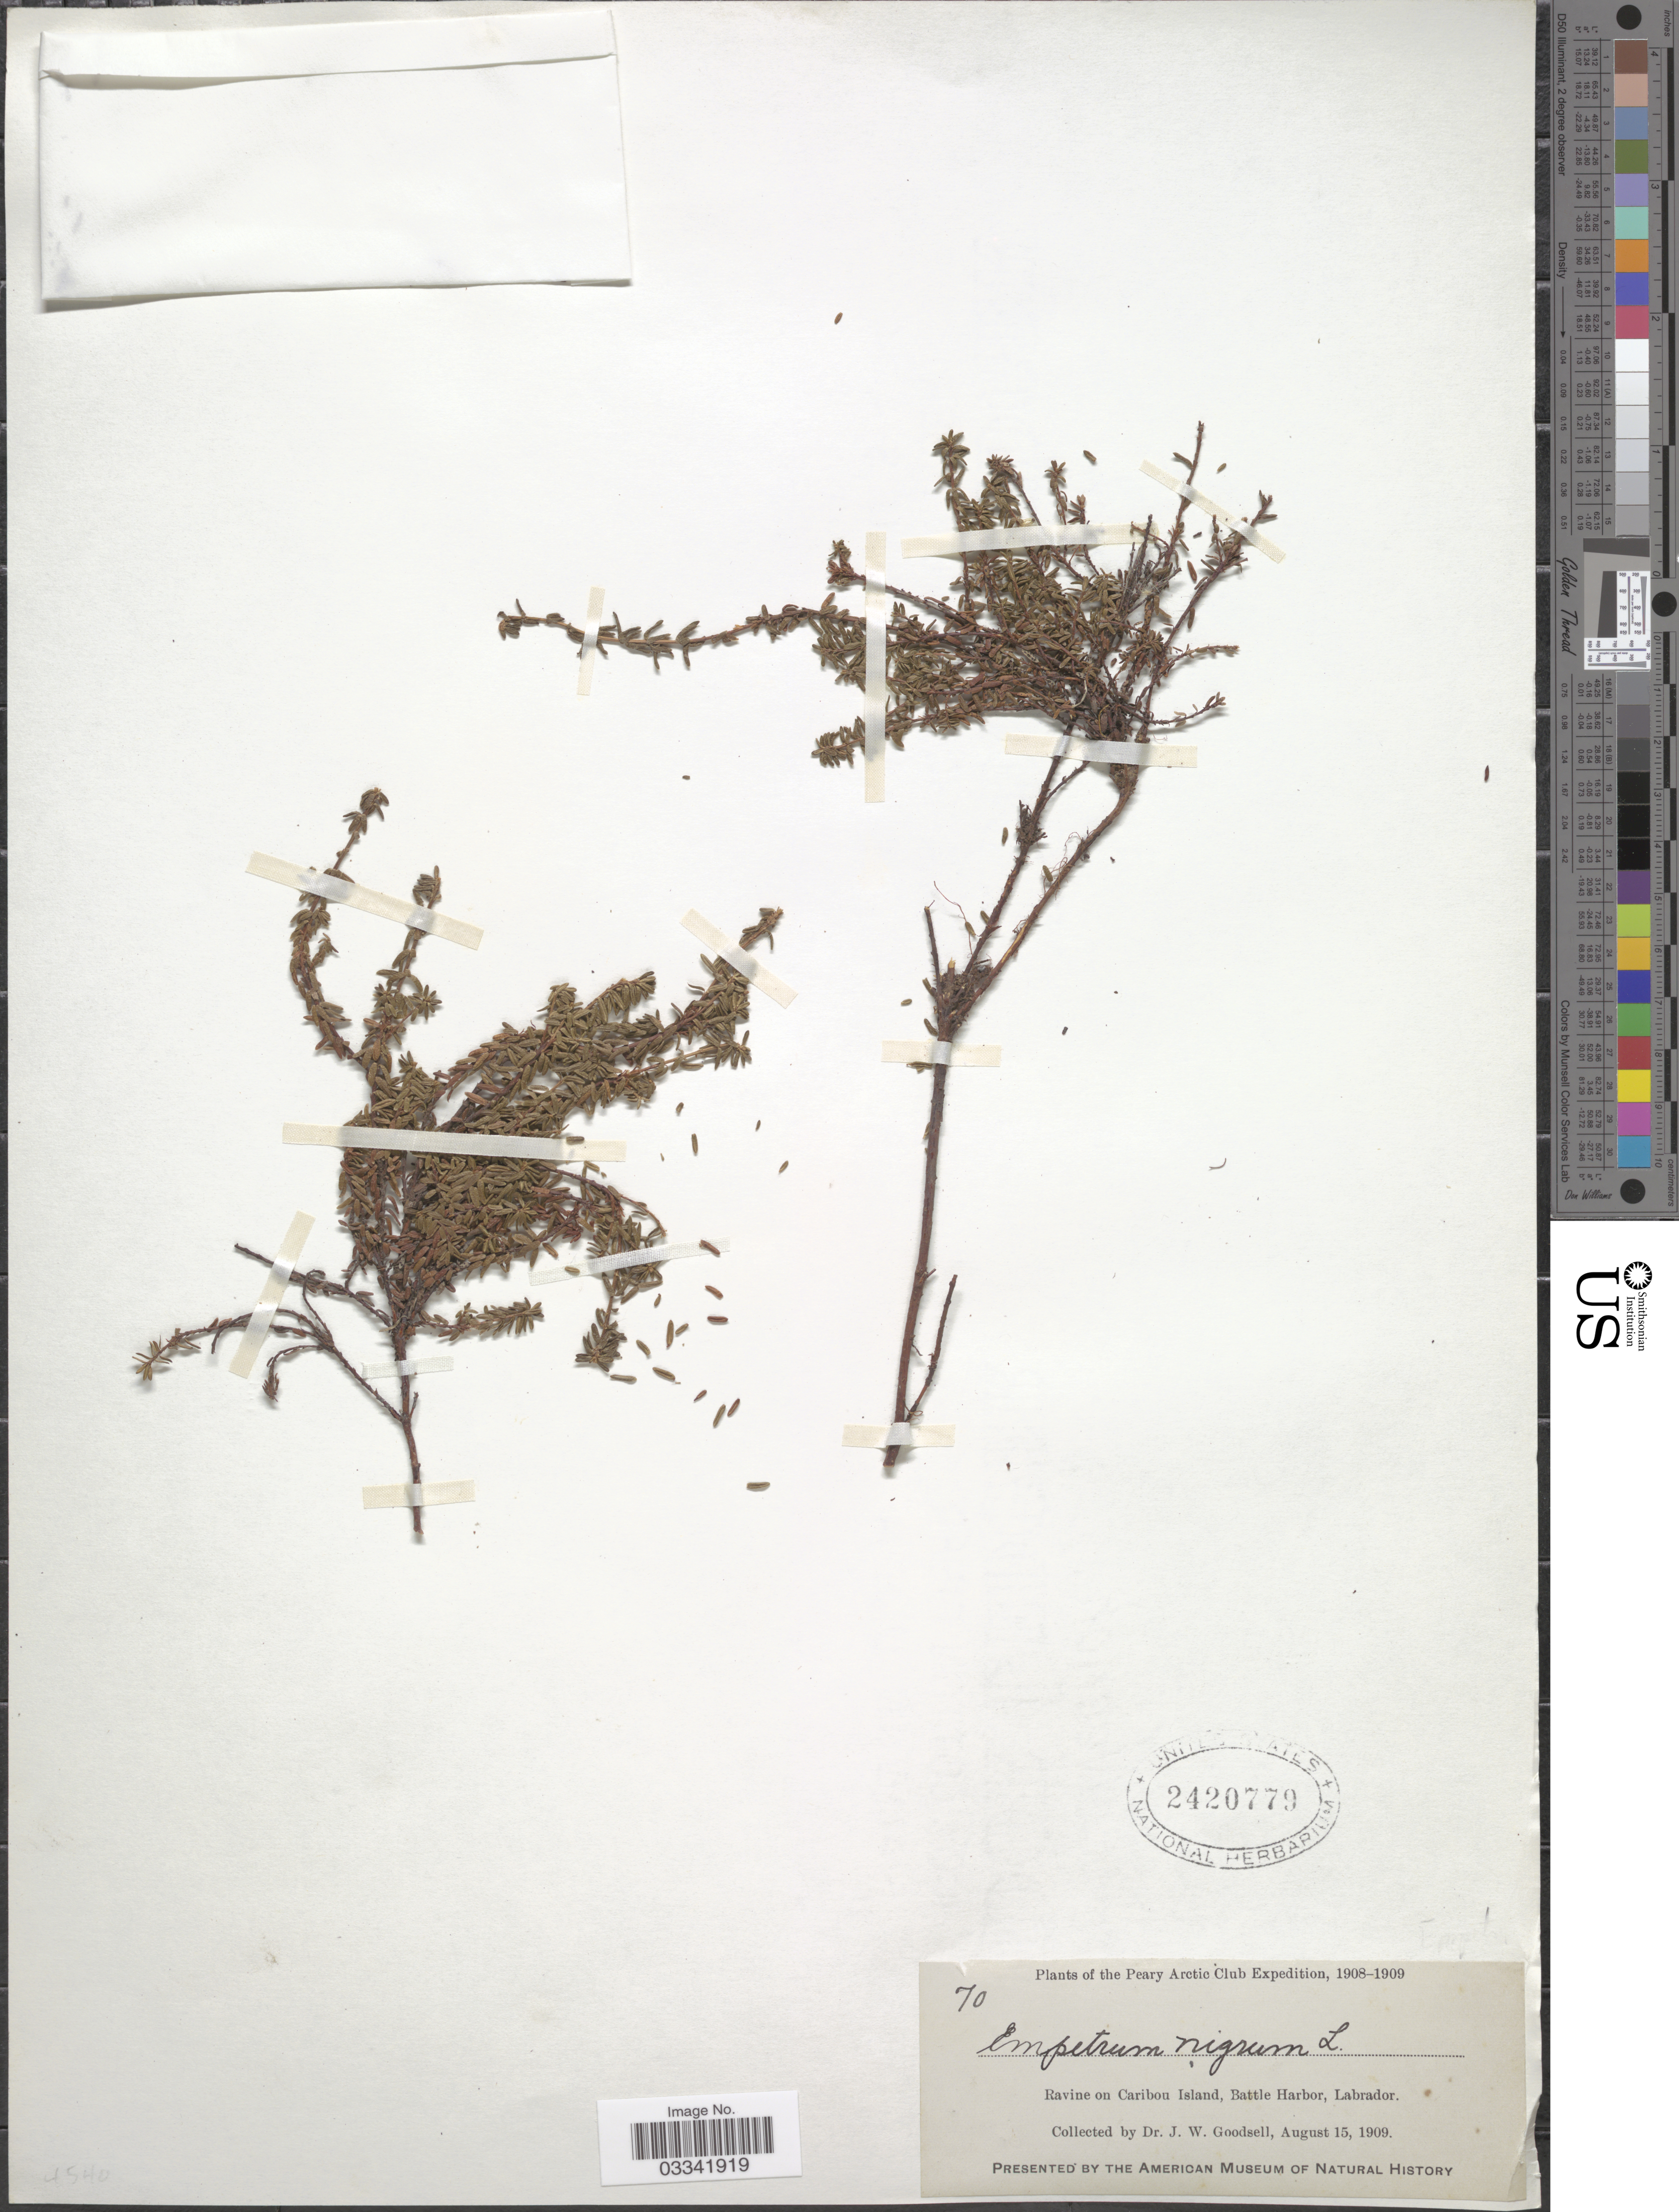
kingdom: Plantae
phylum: Tracheophyta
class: Magnoliopsida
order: Ericales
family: Ericaceae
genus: Empetrum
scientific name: Empetrum nigrum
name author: L.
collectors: J. Goodsell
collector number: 70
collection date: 1909-08-15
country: Canada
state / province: Newfoundland and Labrador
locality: Ravine on Caribou Island, Battle Harbor, Labrador.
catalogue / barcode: US 2420779